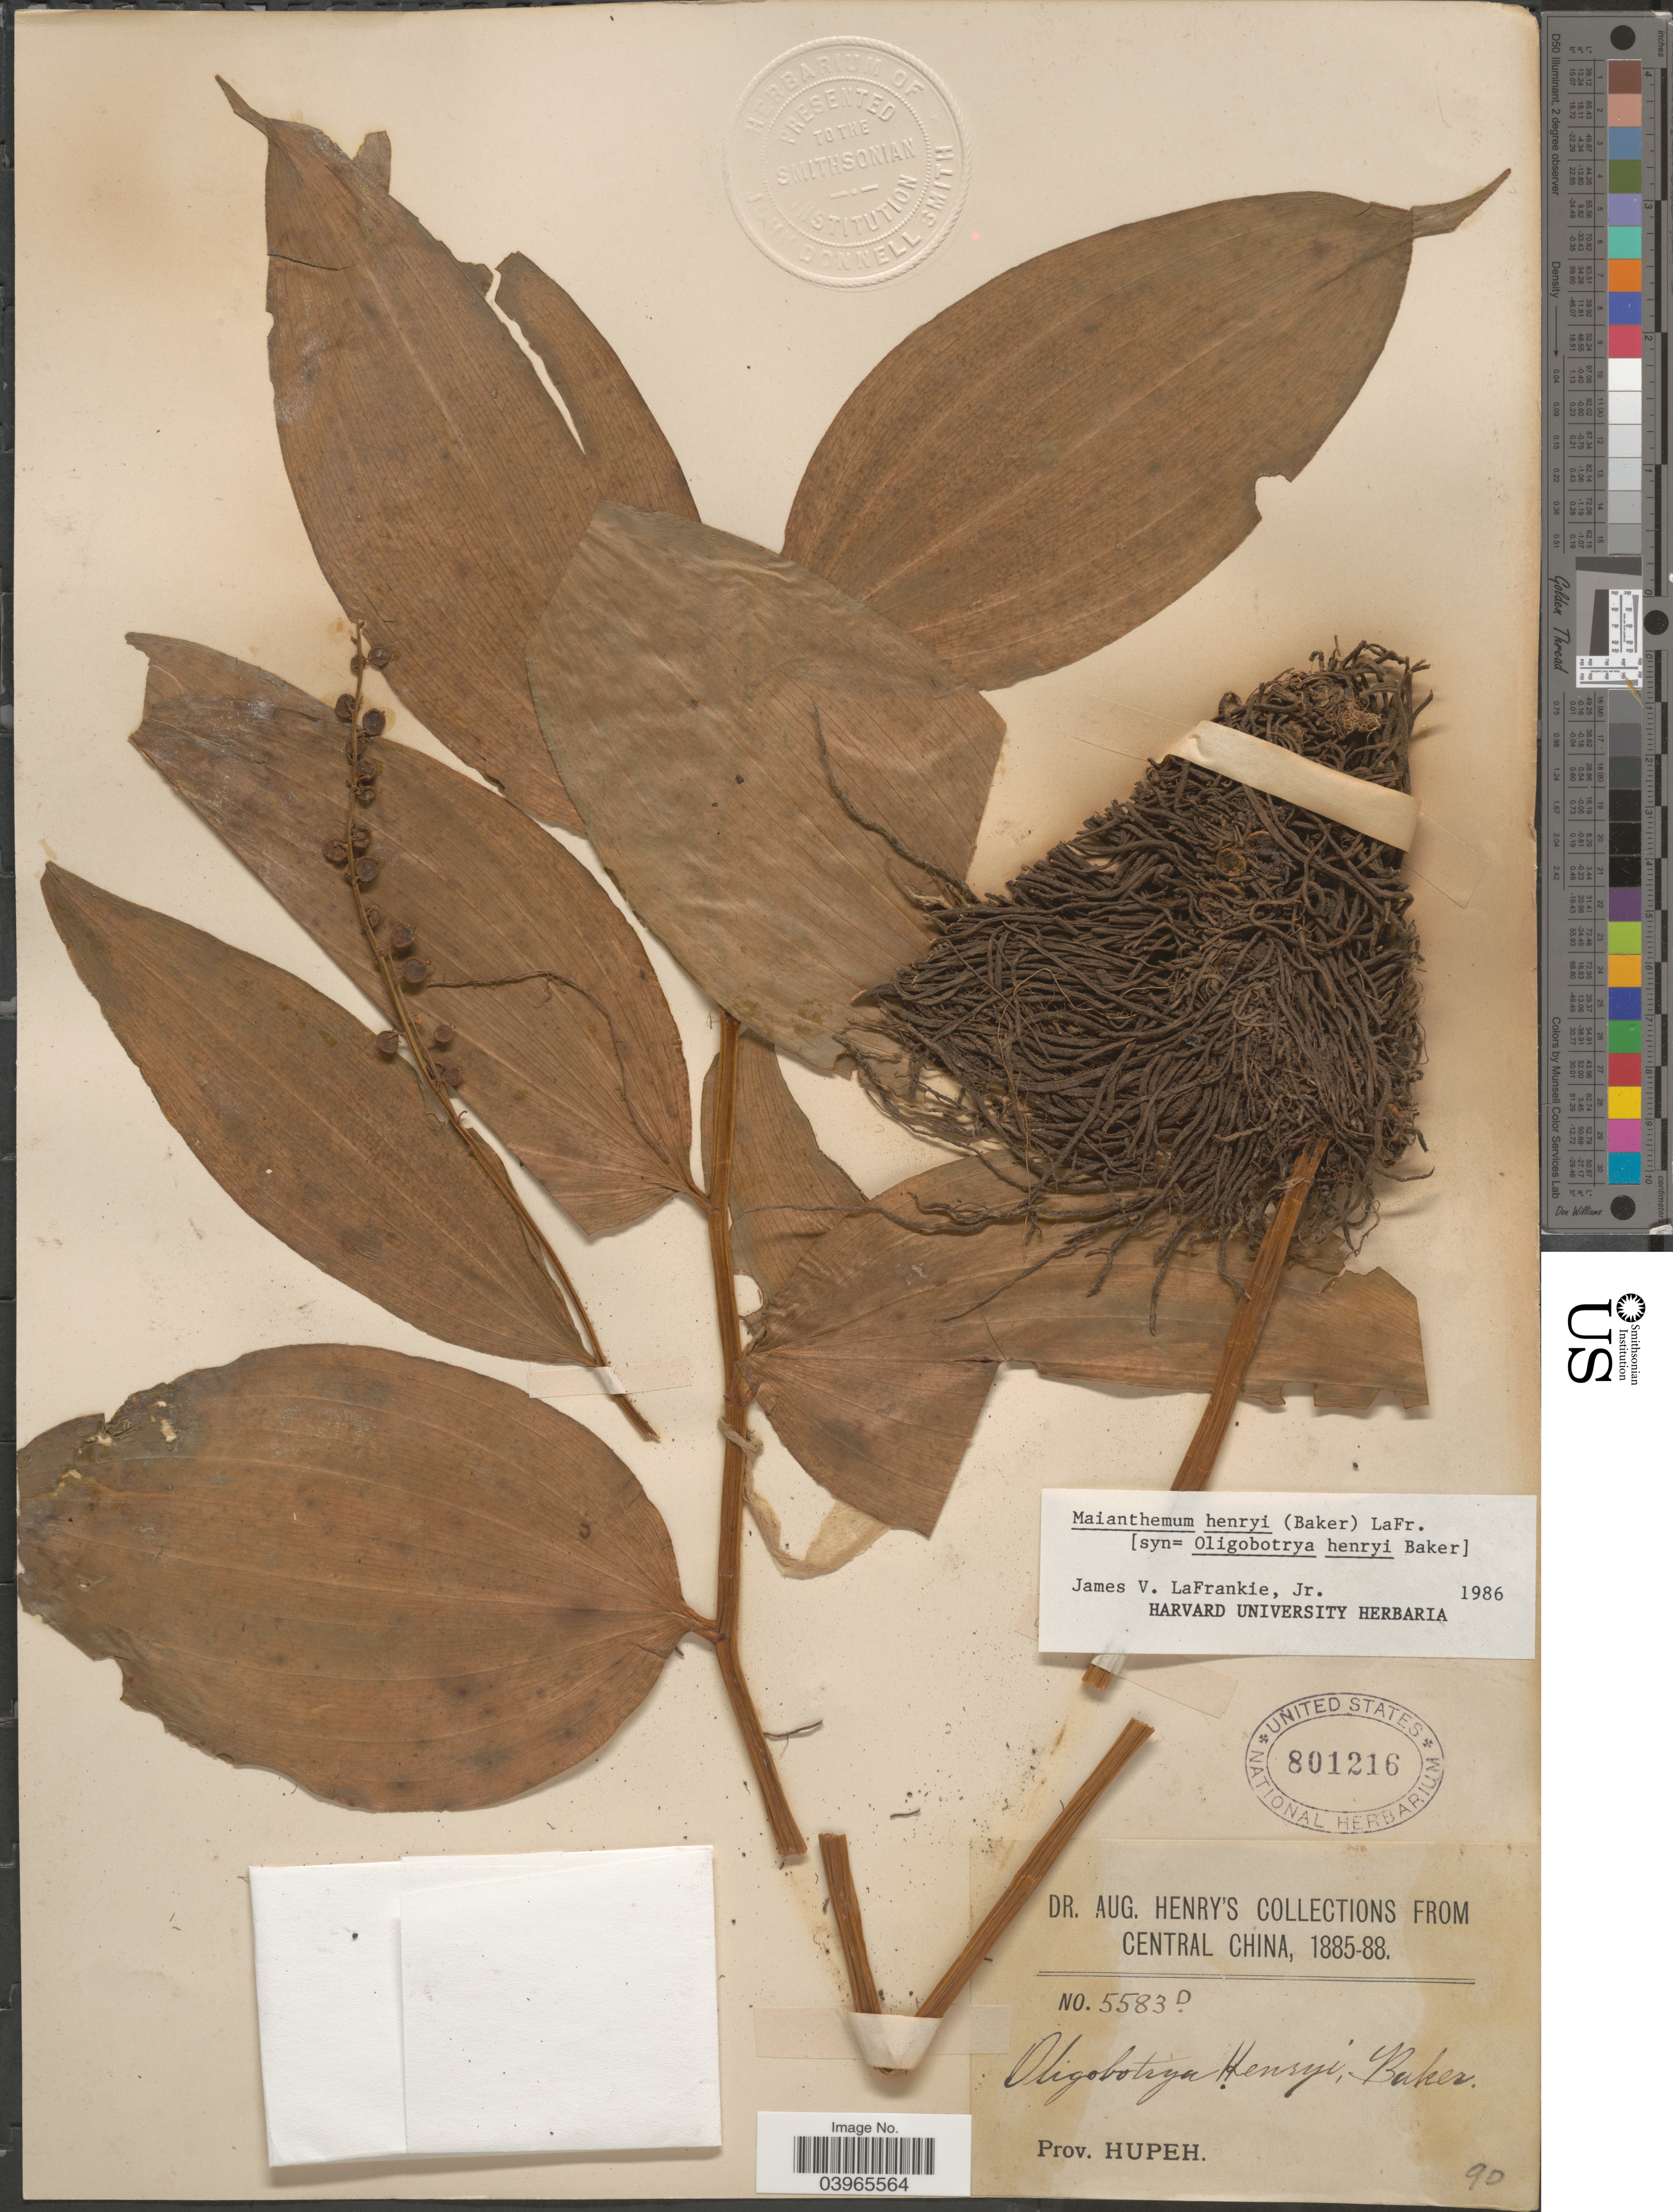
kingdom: Plantae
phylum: Tracheophyta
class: Liliopsida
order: Asparagales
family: Asparagaceae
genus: Maianthemum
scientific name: Maianthemum henryi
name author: (Baker) LaFrankie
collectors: A. Henry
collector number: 5583 D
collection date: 1885/1888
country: China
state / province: Hubei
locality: Central China. Prov. Hupeh.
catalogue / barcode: US 801216